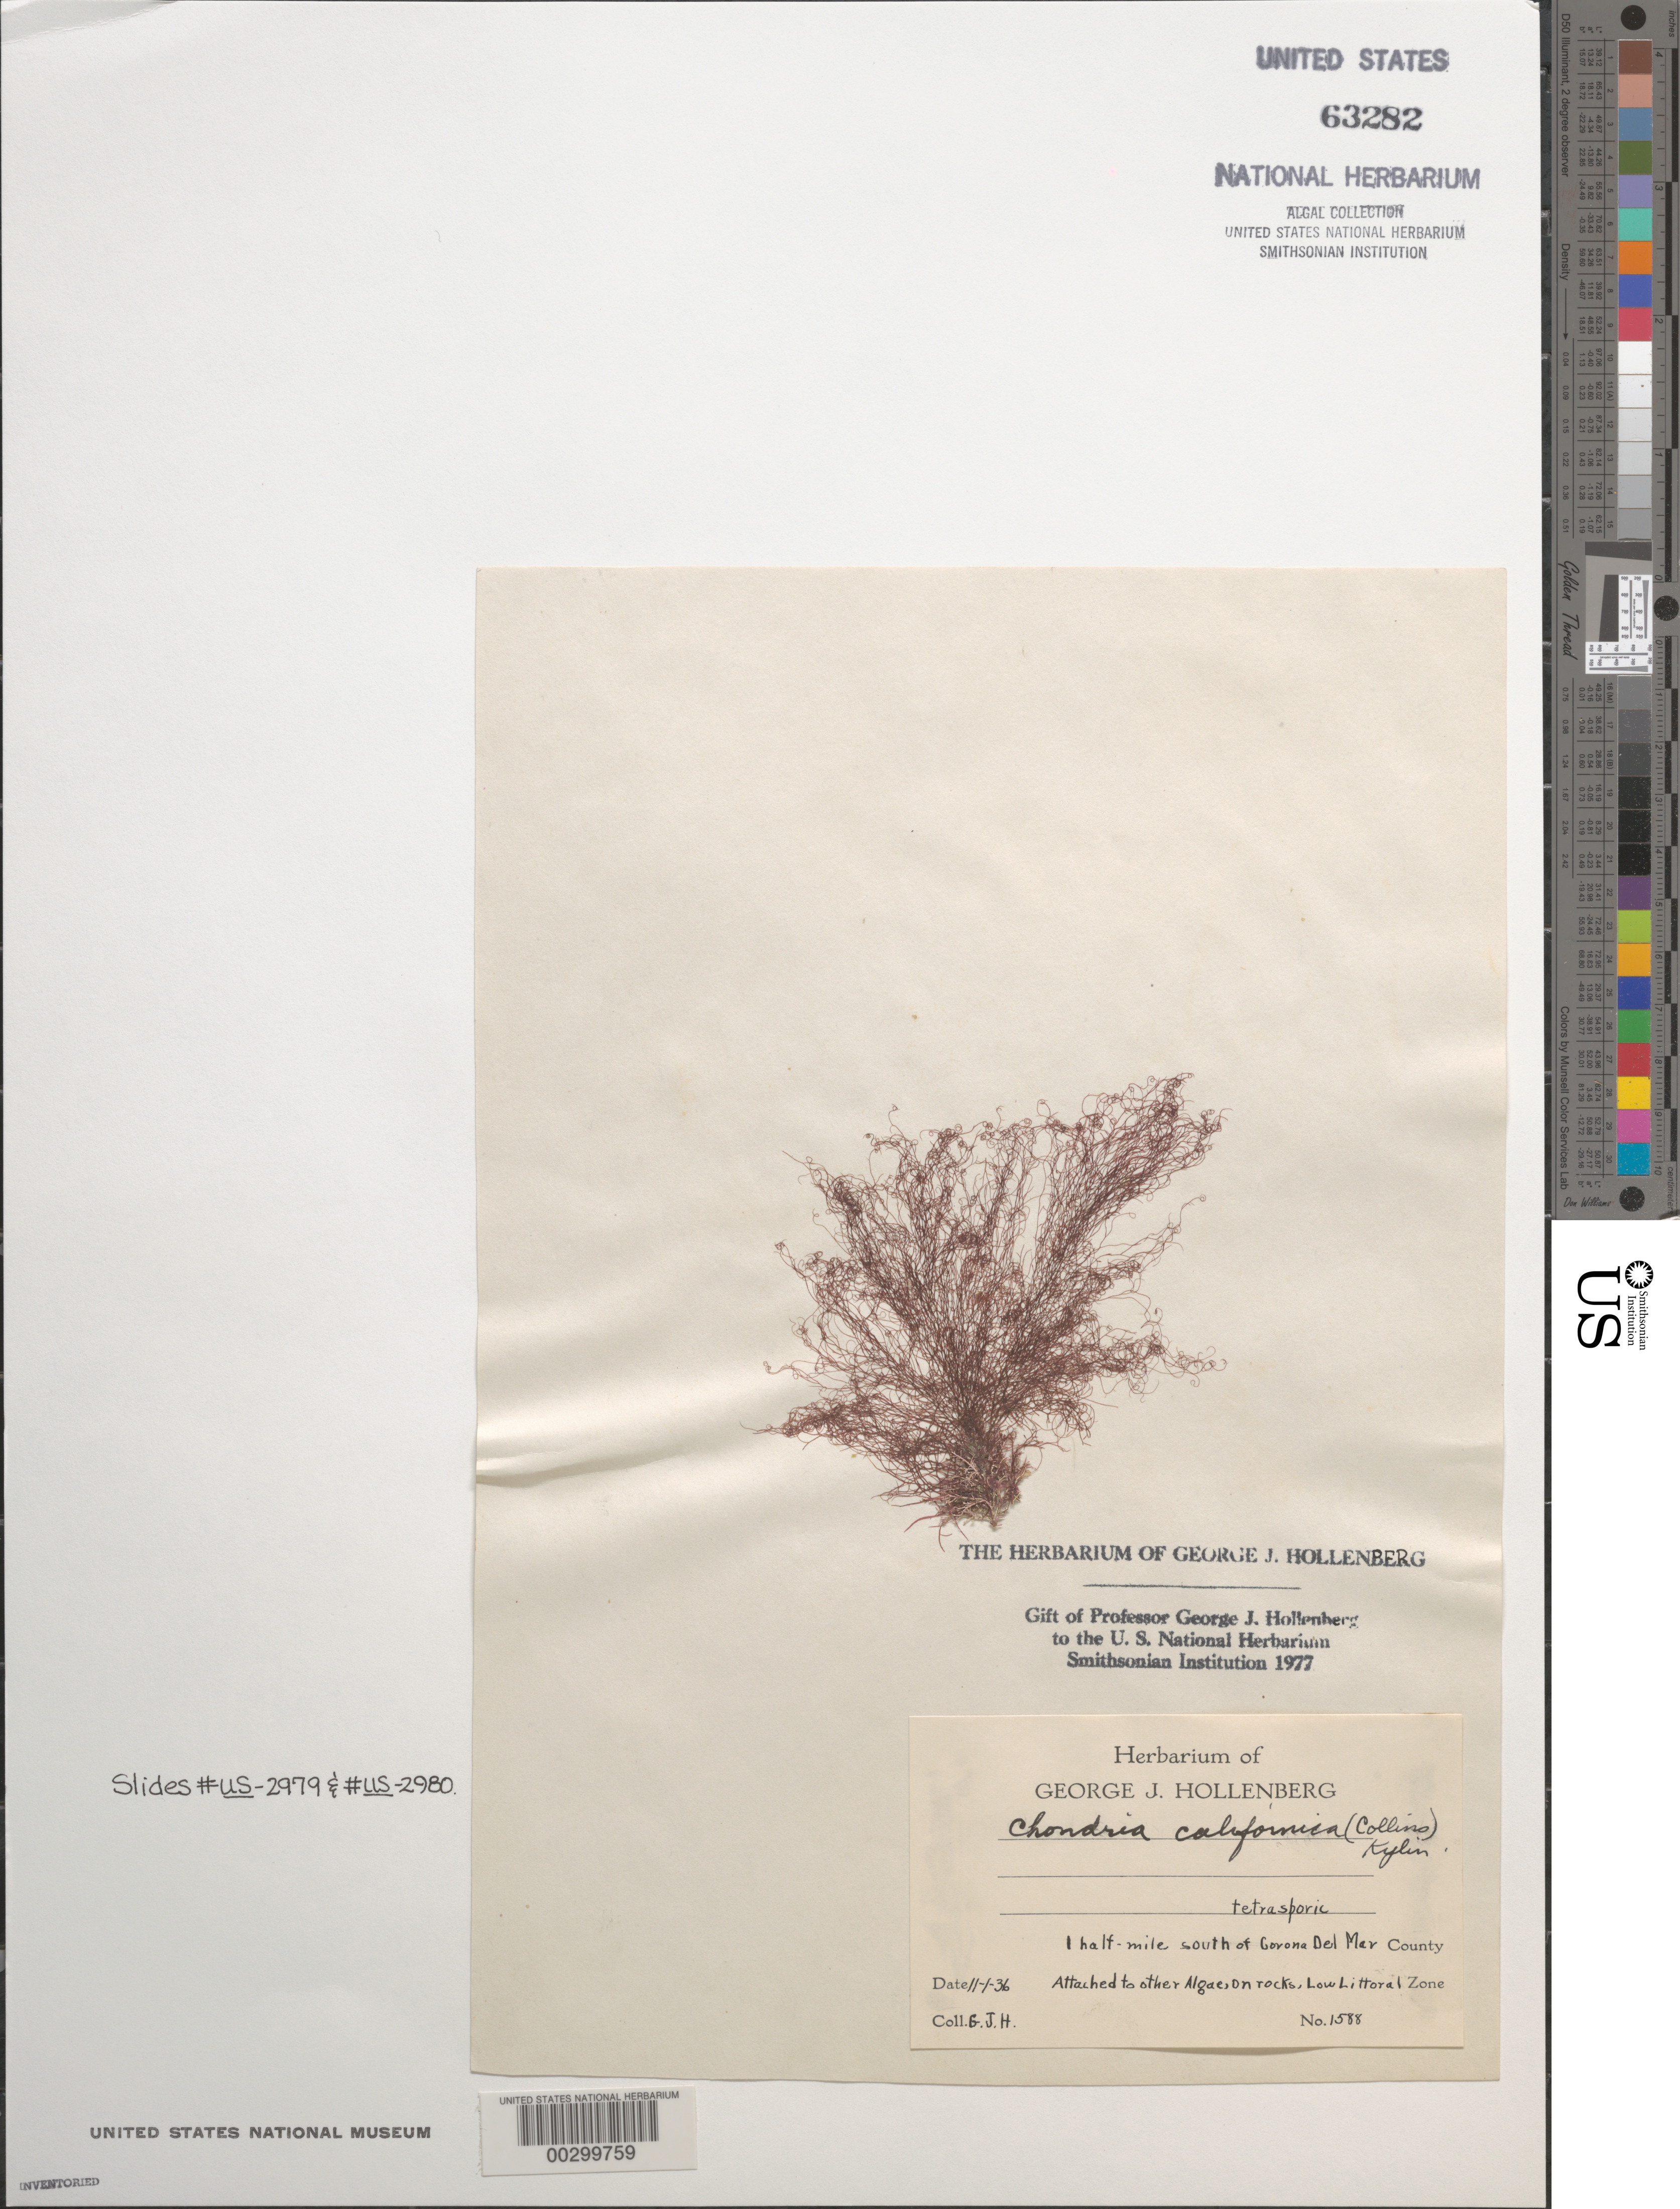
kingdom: Plantae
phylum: Rhodophyta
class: Florideophyceae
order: Ceramiales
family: Rhodomelaceae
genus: Chondria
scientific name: Chondria acrorhizophora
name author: Setch. & N.L. Gardner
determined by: Algae name updating Project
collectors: G. Hollenberg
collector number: GJH 1588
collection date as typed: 01 Nov 1936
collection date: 1936-11-01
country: United States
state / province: California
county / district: Orange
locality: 0.5 mile south of Corona del Mar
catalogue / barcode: US 63282